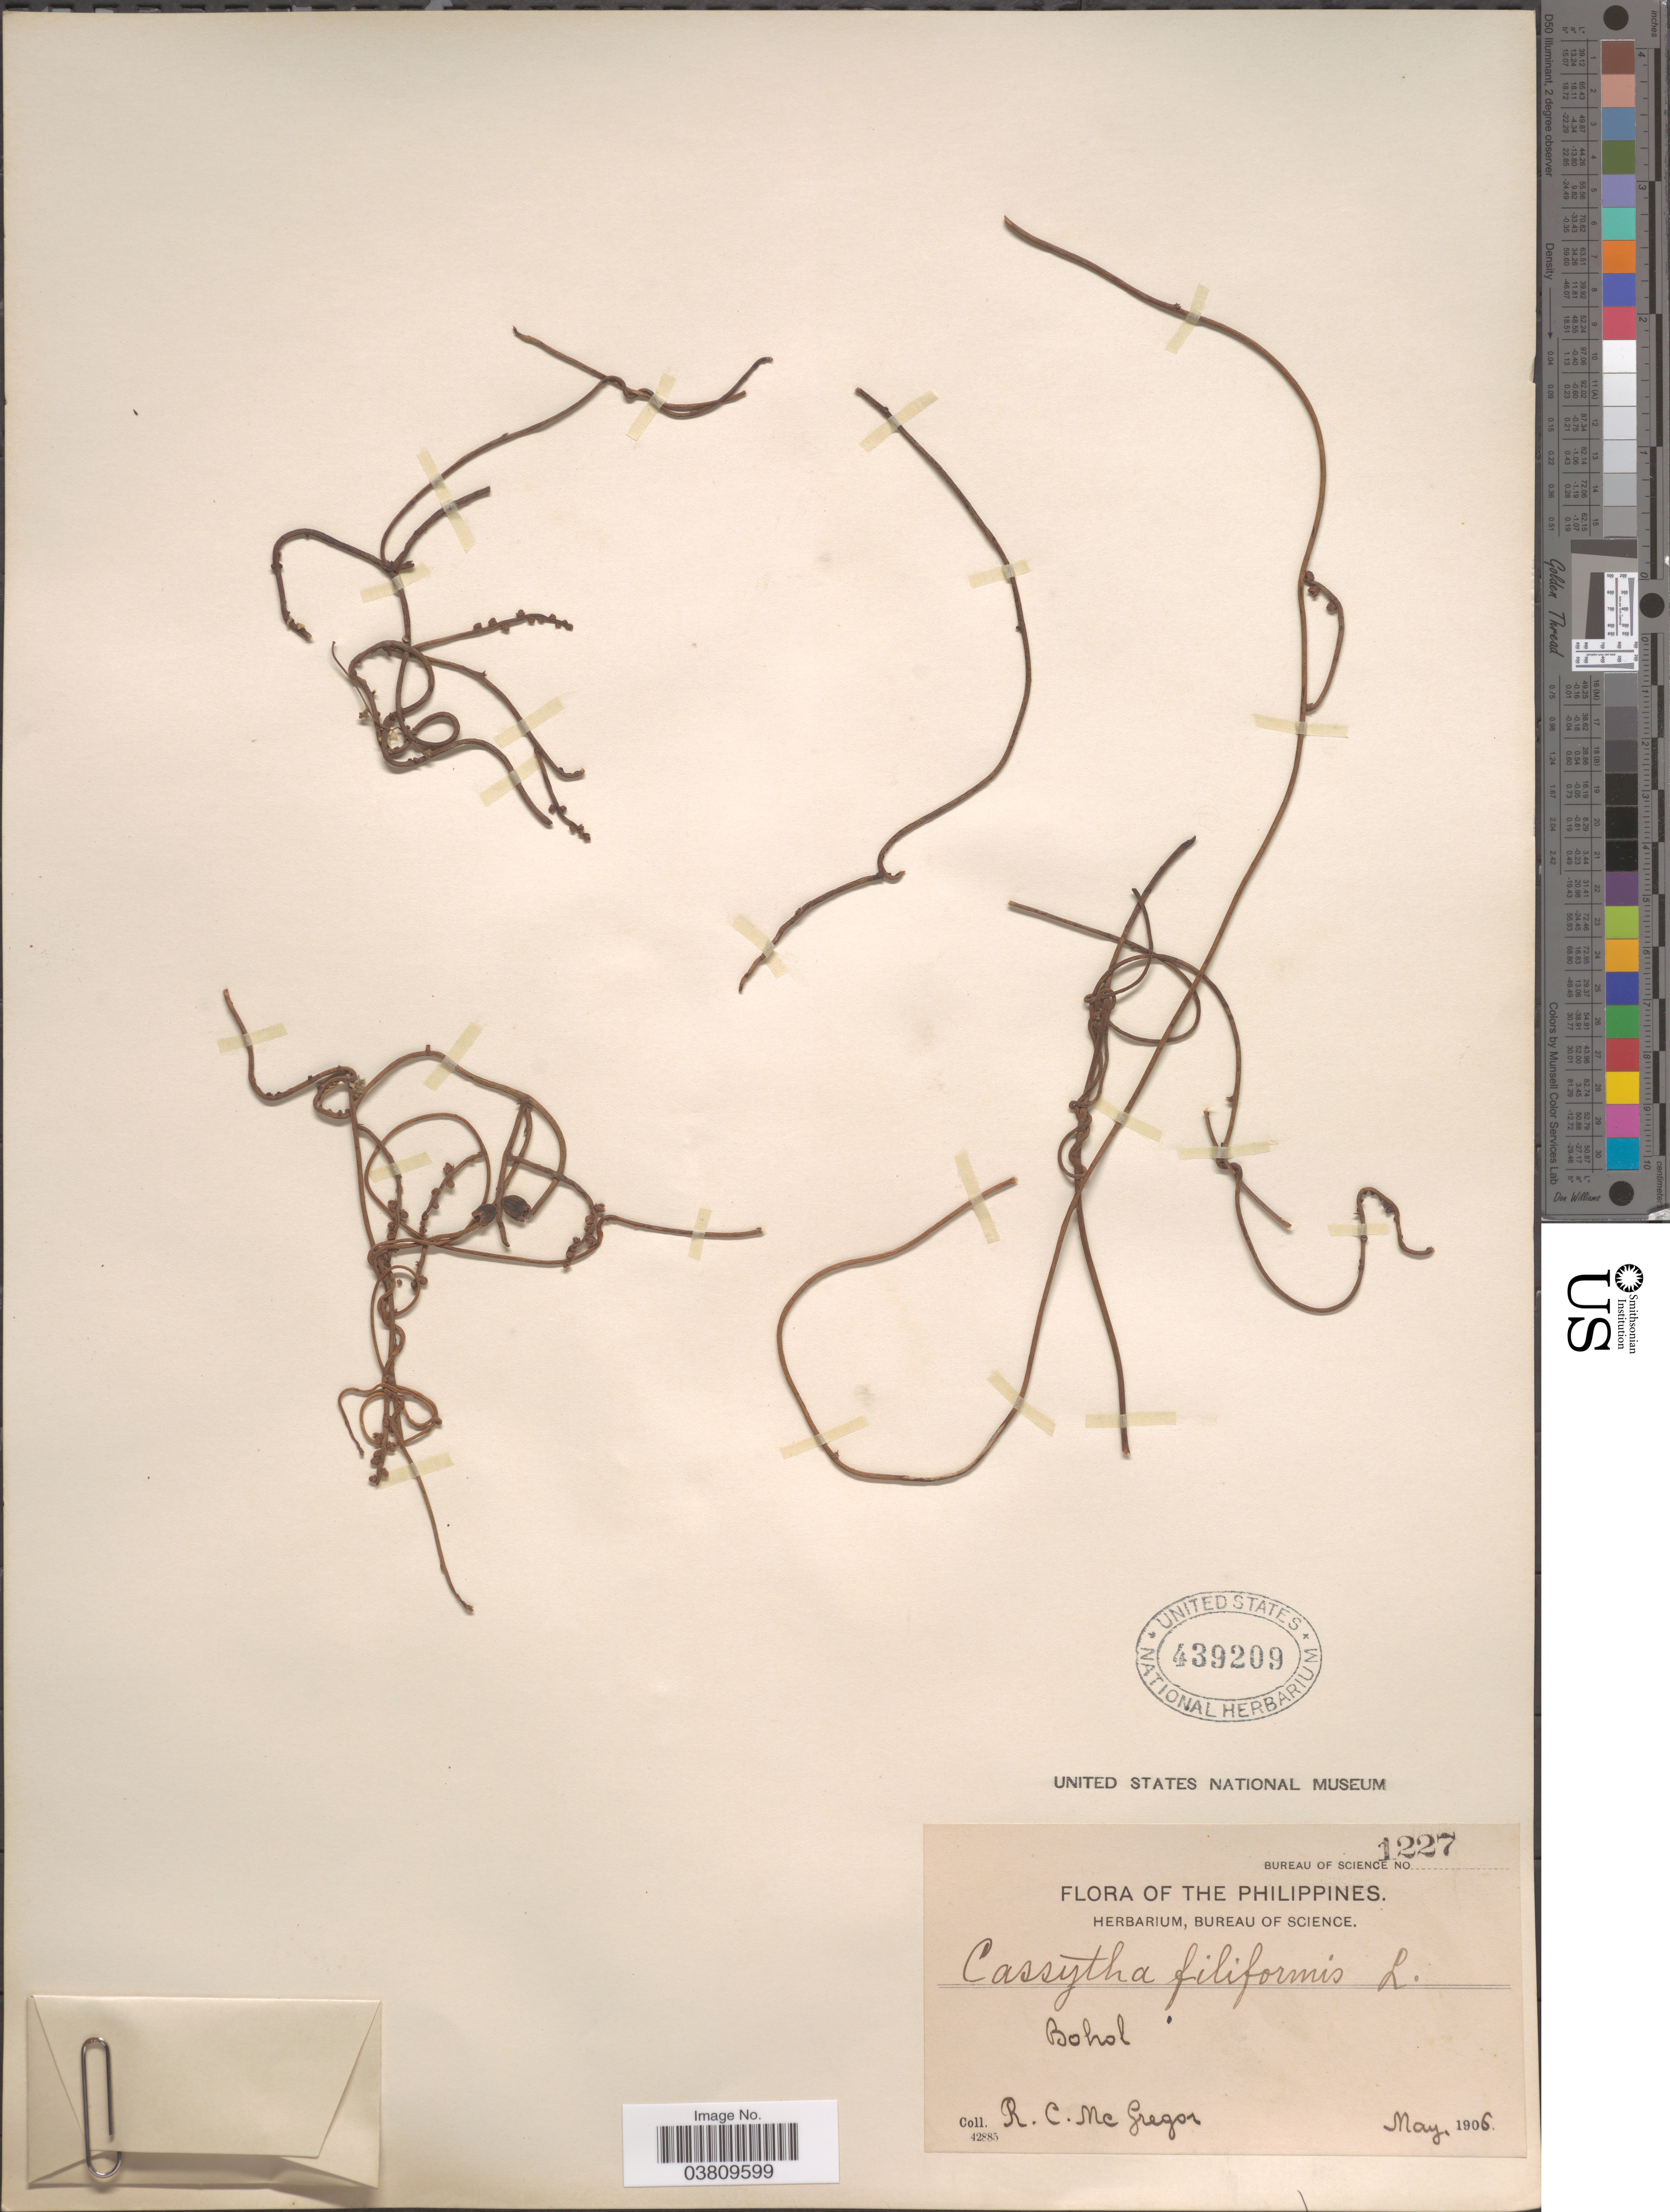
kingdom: Plantae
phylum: Tracheophyta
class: Magnoliopsida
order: Laurales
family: Lauraceae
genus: Cassytha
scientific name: Cassytha filiformis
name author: L.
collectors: R. C. McGregor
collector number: Bureau of Science 1227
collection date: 1906-05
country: Philippines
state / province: Central Visayas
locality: Bohol.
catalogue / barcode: US 439209